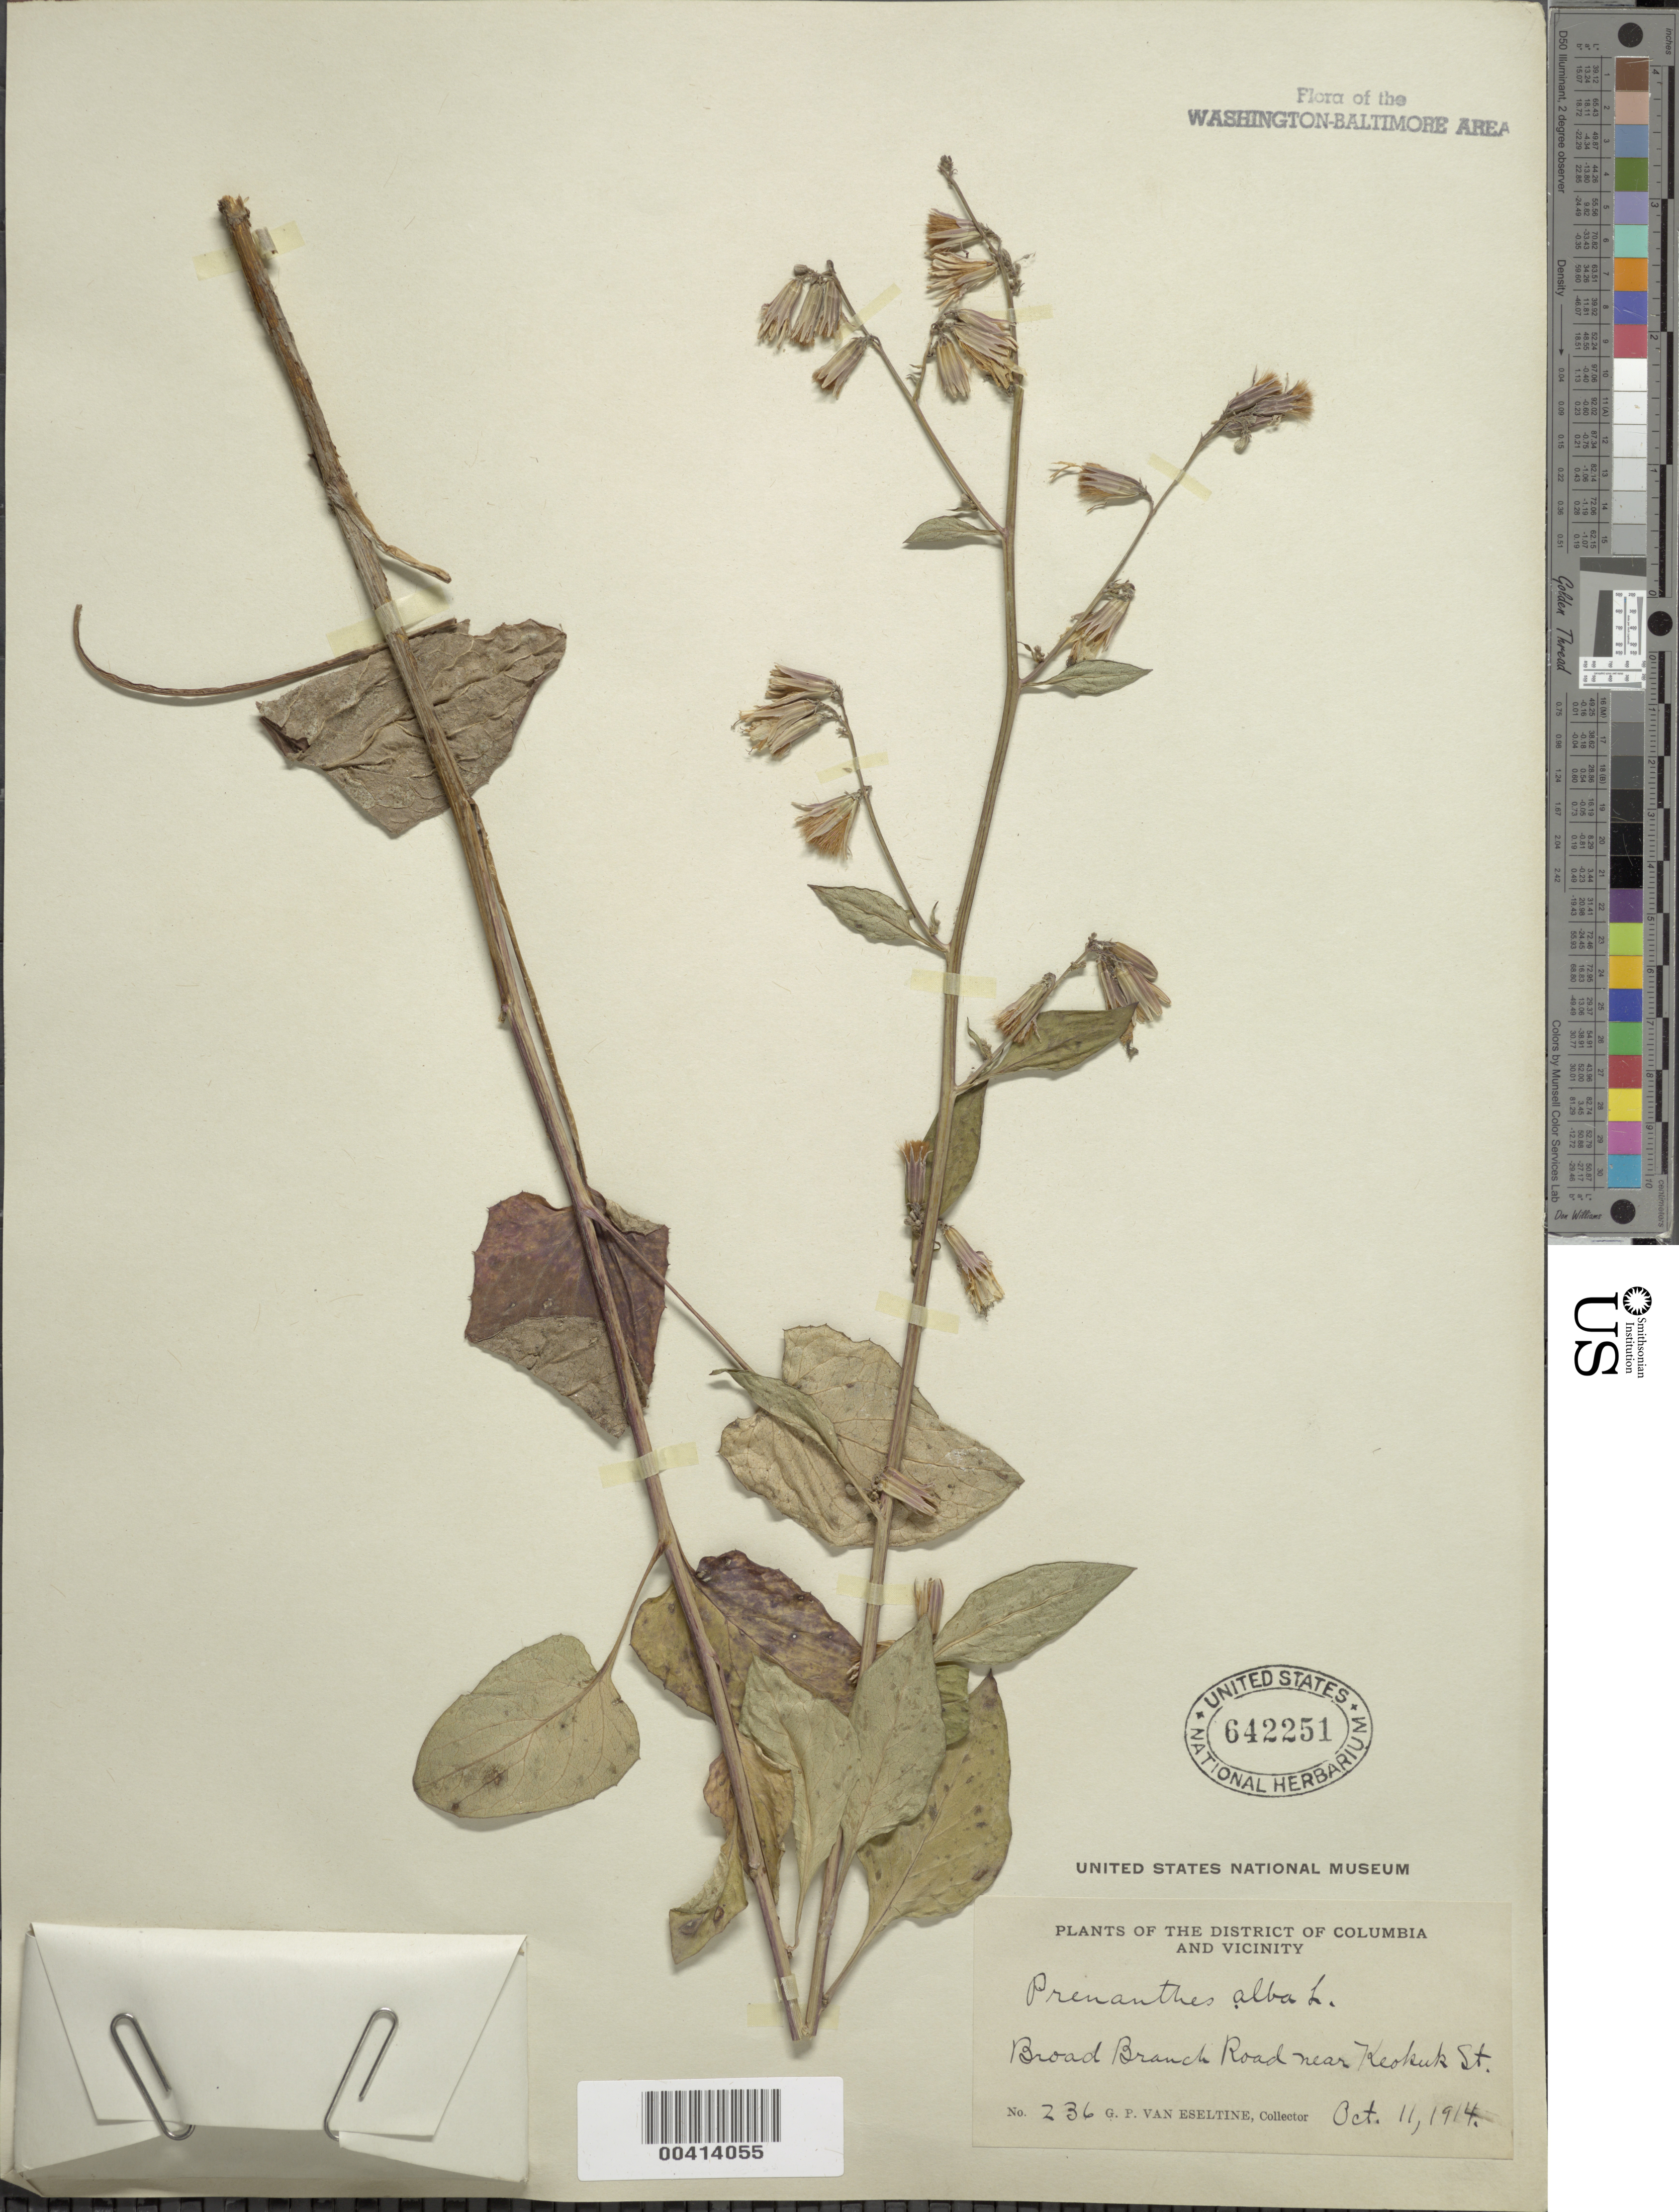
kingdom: Plantae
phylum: Tracheophyta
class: Magnoliopsida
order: Asterales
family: Asteraceae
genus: Nabalus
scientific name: Nabalus albus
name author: (L.) Hook.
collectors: G. P. Van Eseltine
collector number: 236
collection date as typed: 11 Oct 1914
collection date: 1914-10-11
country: United States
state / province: District of Columbia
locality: Broad Branch Rd. near Keokuk St. Rock Creek Park & vicinity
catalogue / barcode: US 642251